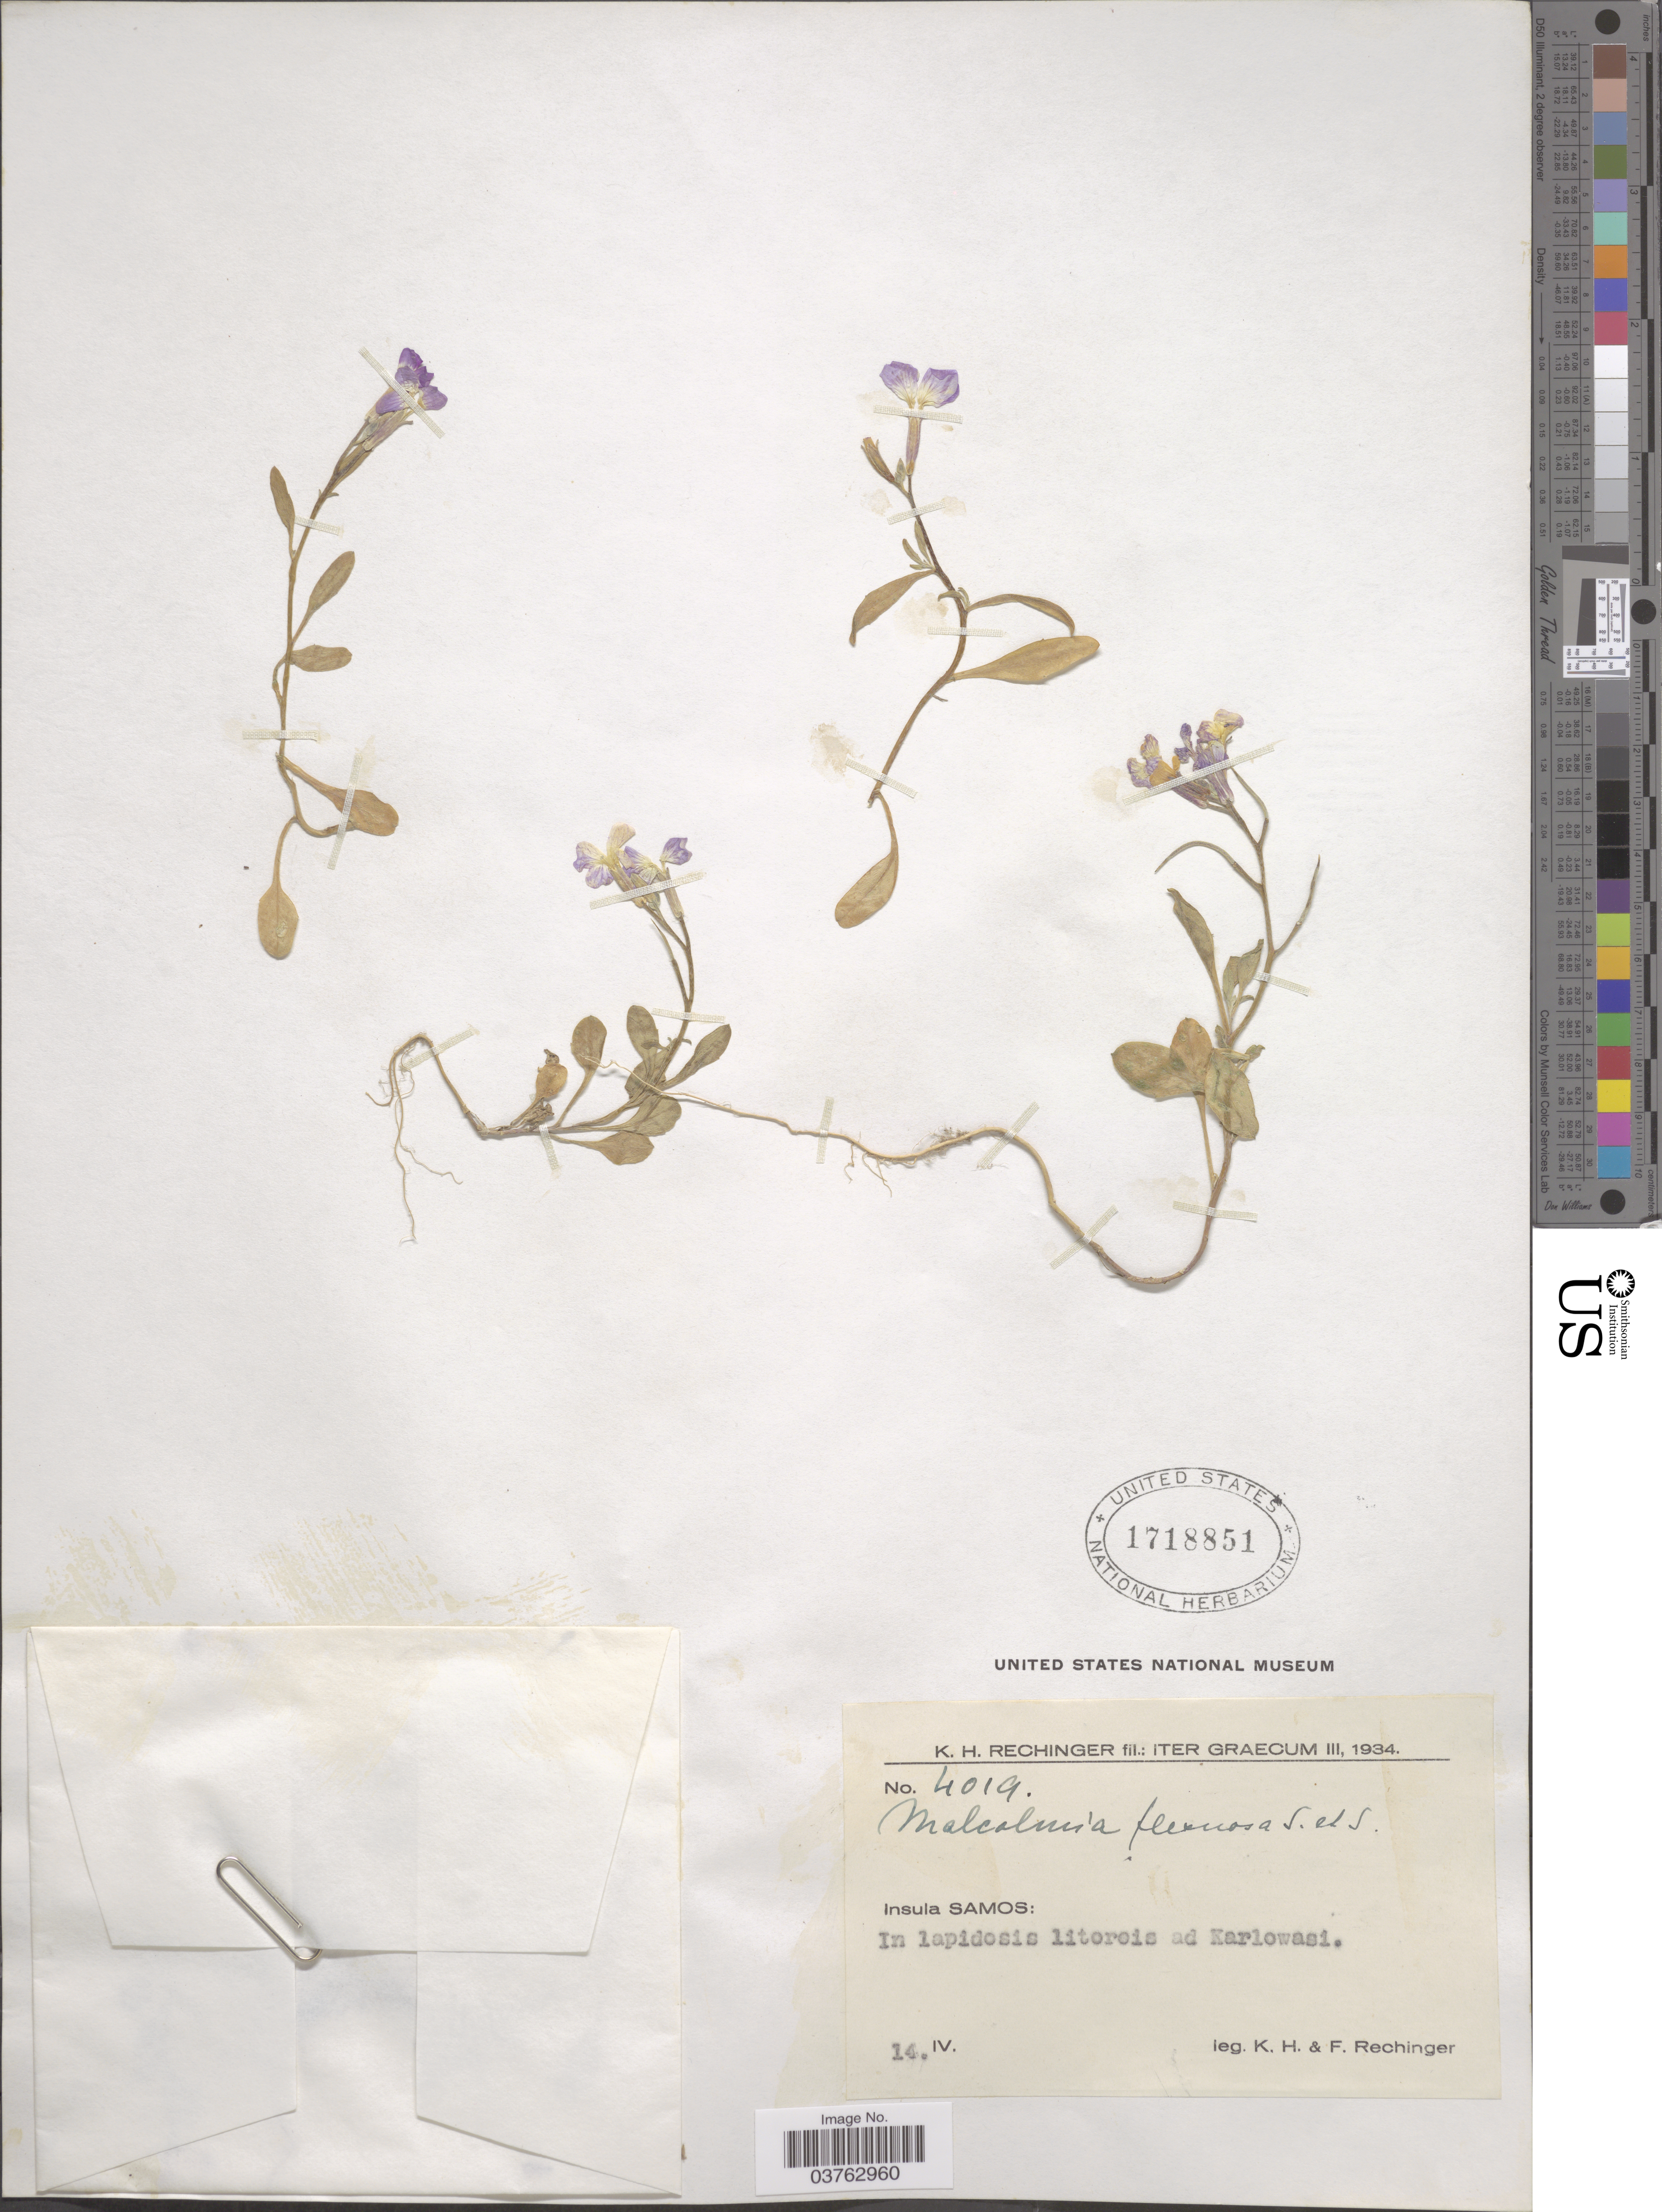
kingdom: Plantae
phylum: Tracheophyta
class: Magnoliopsida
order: Brassicales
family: Brassicaceae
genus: Malcolmia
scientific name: Malcolmia flexuosa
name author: Sibth. & Sm.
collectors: K. H. Rechinger & F. Rechinger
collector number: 4019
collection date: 1934-04-14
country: Greece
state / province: North Aegean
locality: Graecum. Insula Samos: In lapidosis litoreis ad Karlowasi.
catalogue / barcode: US 1718851